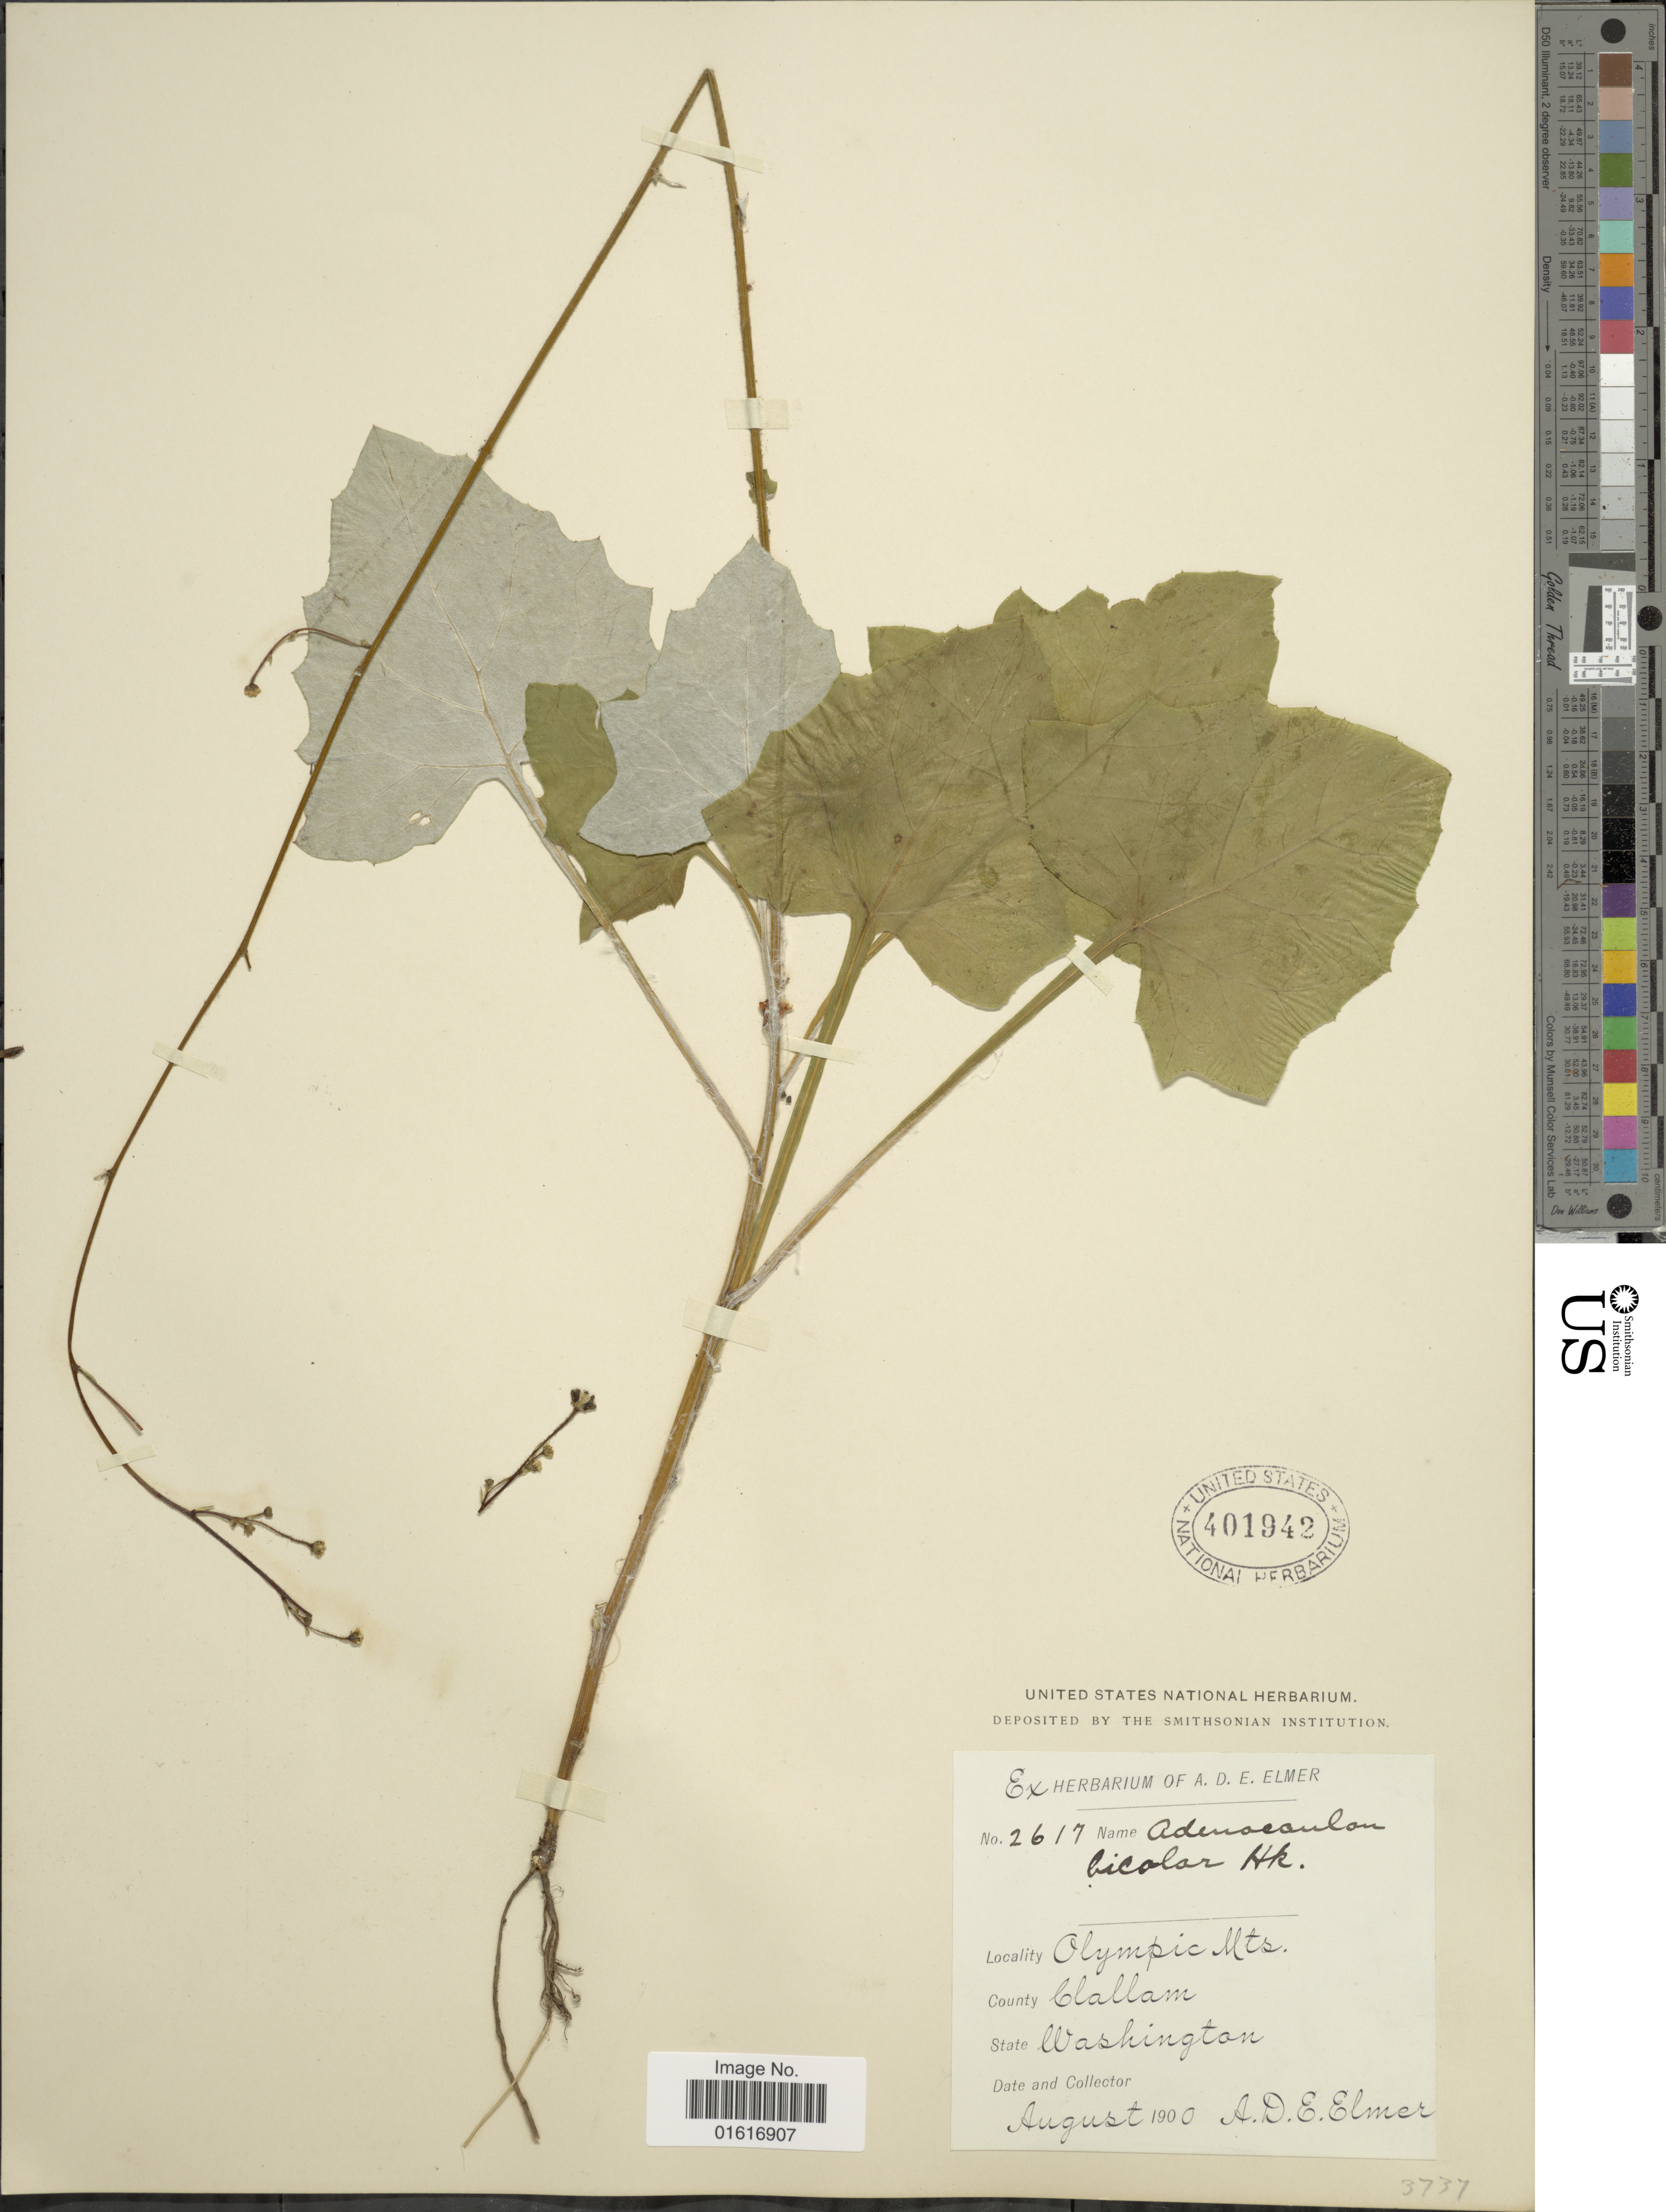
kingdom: Plantae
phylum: Tracheophyta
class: Magnoliopsida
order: Asterales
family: Asteraceae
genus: Adenocaulon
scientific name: Adenocaulon bicolor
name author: Hook.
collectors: A. D. E. Elmer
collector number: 2617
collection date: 1990-08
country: United States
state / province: Washington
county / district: Clallam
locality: Olympic Mts. County Clallam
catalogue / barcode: US 401942